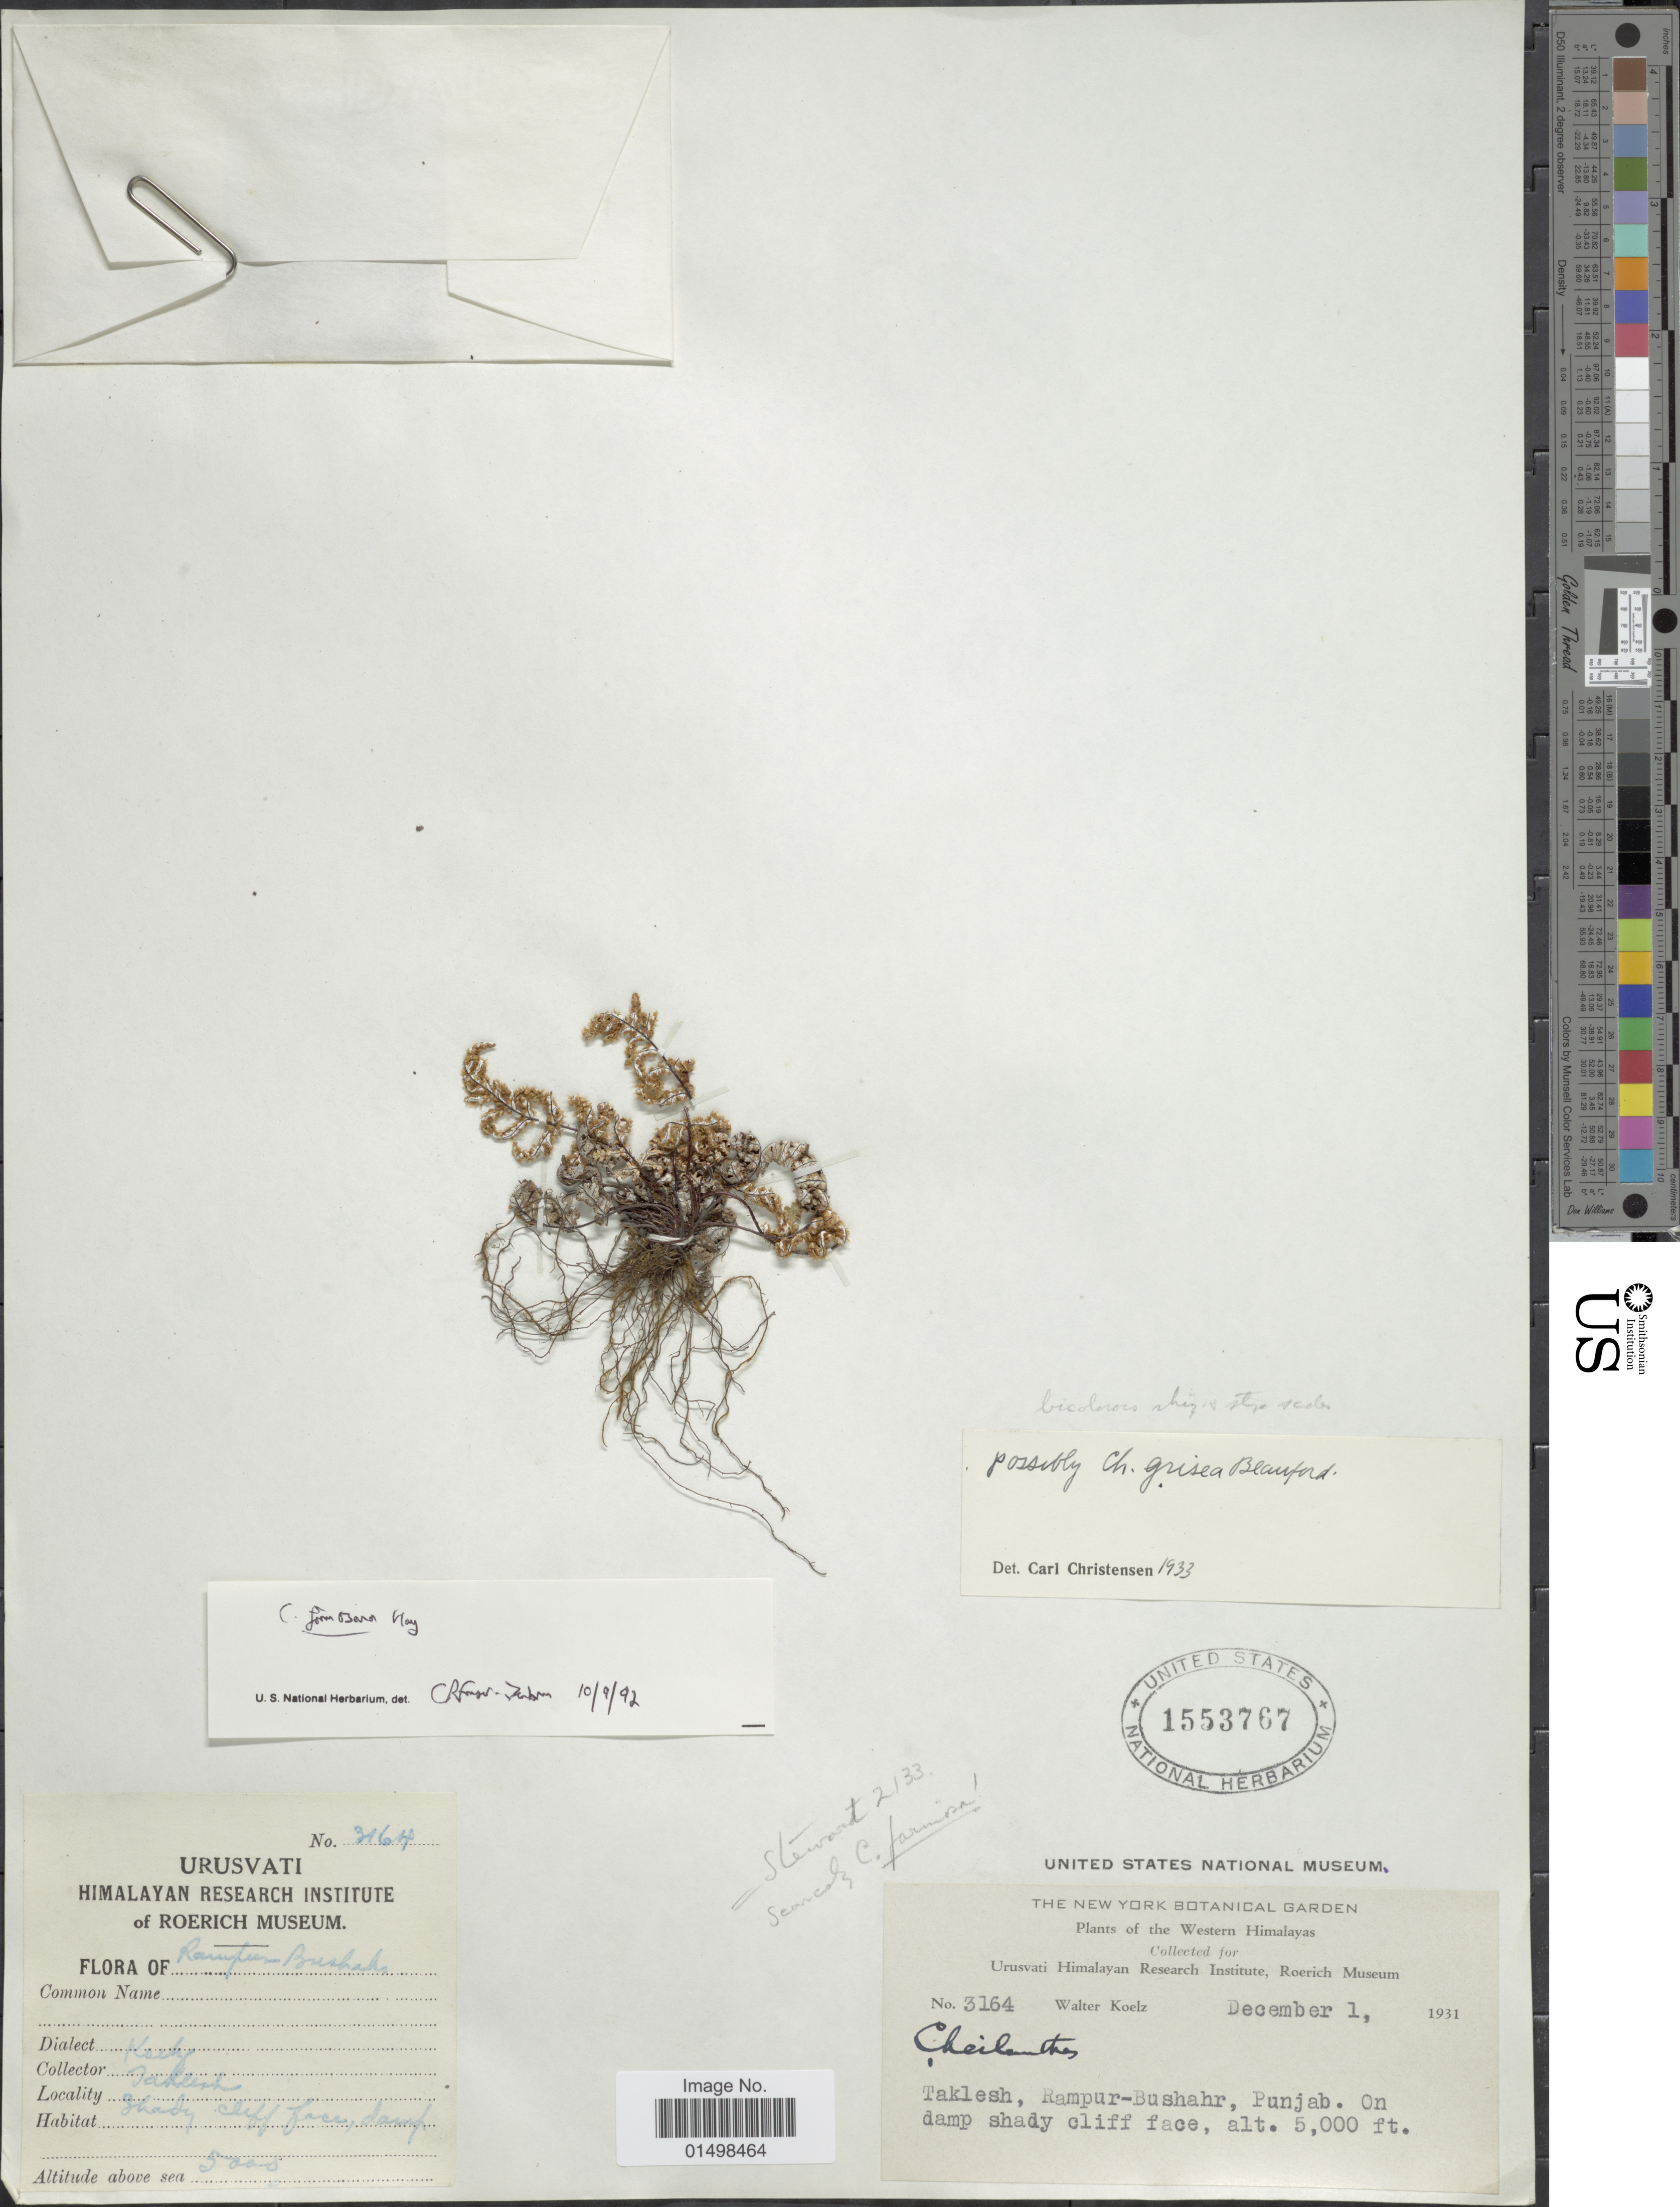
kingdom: Plantae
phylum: Tracheophyta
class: Polypodiopsida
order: Polypodiales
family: Pteridaceae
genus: Aleuritopteris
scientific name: Aleuritopteris anceps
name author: (Blanf.) Panigrahi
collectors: W. N. Koelz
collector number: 3164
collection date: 1931-12-01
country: India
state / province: Punjab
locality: Plants of the Western Himalayas. taklesh, Rampur-Bushahr, Punjab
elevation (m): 1524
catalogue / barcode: US 1553767